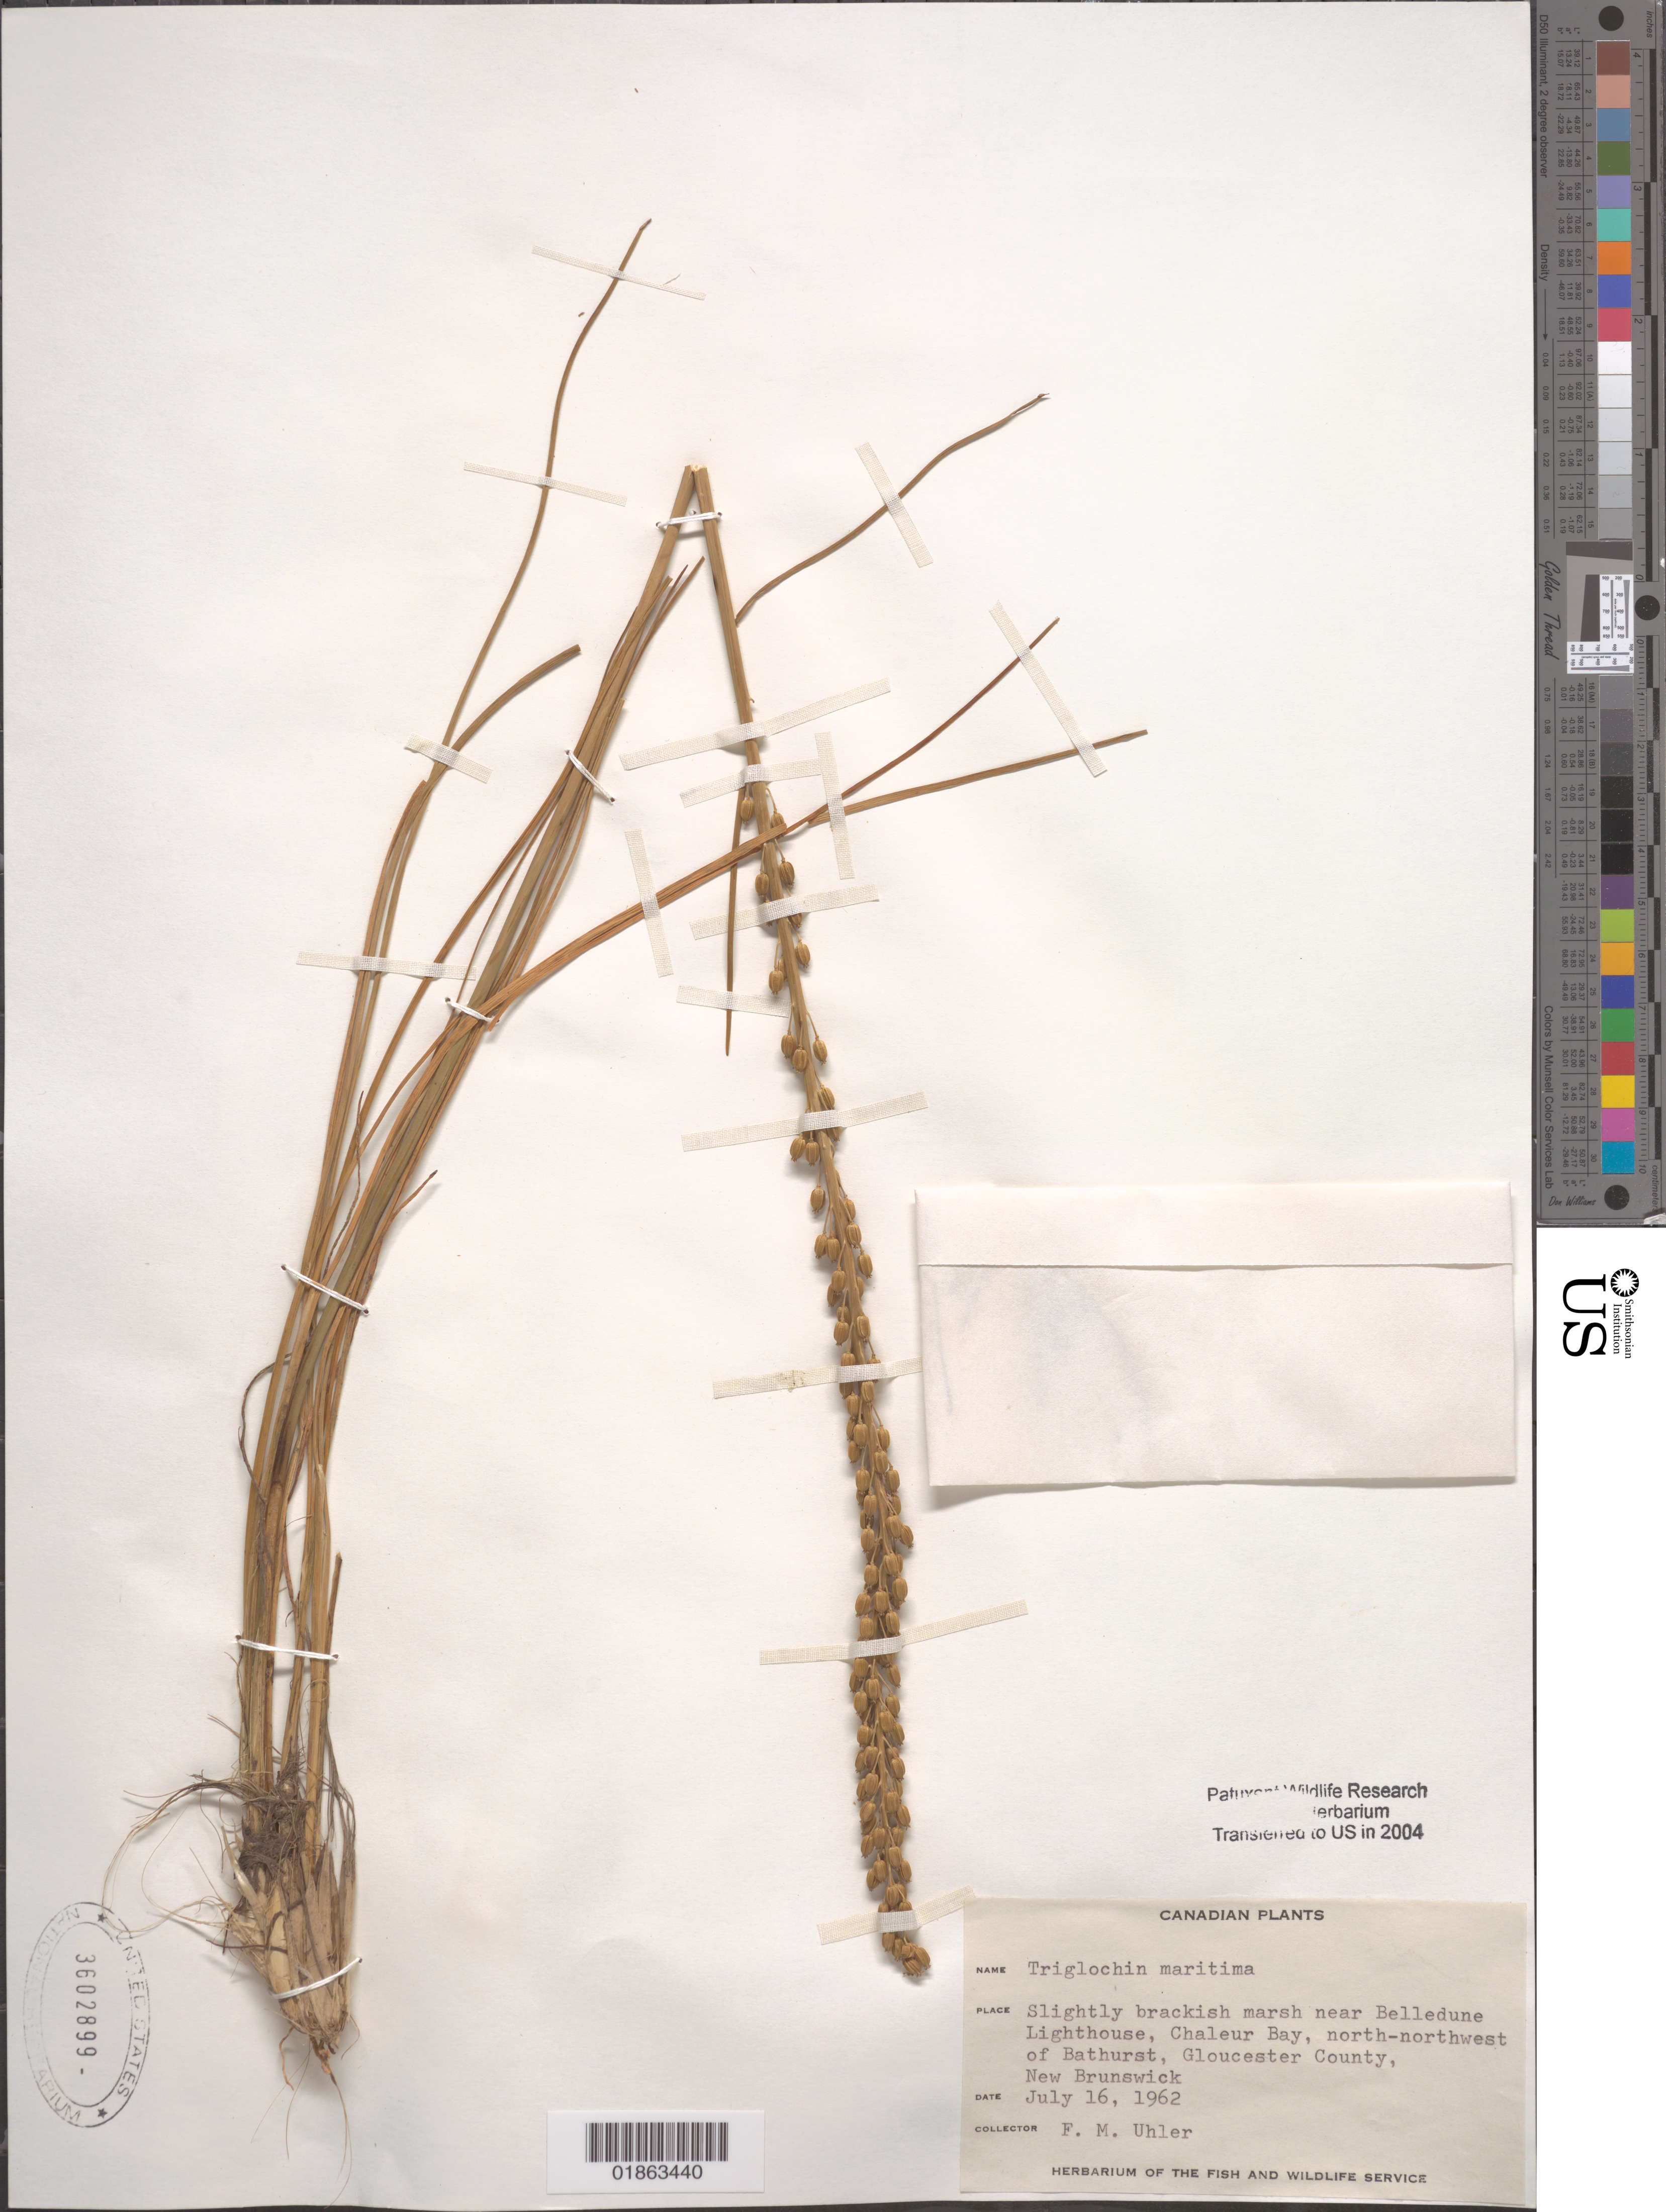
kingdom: Plantae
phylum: Tracheophyta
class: Liliopsida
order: Alismatales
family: Juncaginaceae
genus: Triglochin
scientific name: Triglochin maritima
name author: L.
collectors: F. M. Uhler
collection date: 1962-07-16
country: Canada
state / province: New Brunswick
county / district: Gloucester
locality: Near Belledune Lighthouse, Chaleur Bay, north-northwest of Bathurst.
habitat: Slight brackish marsh.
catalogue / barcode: US 3602899